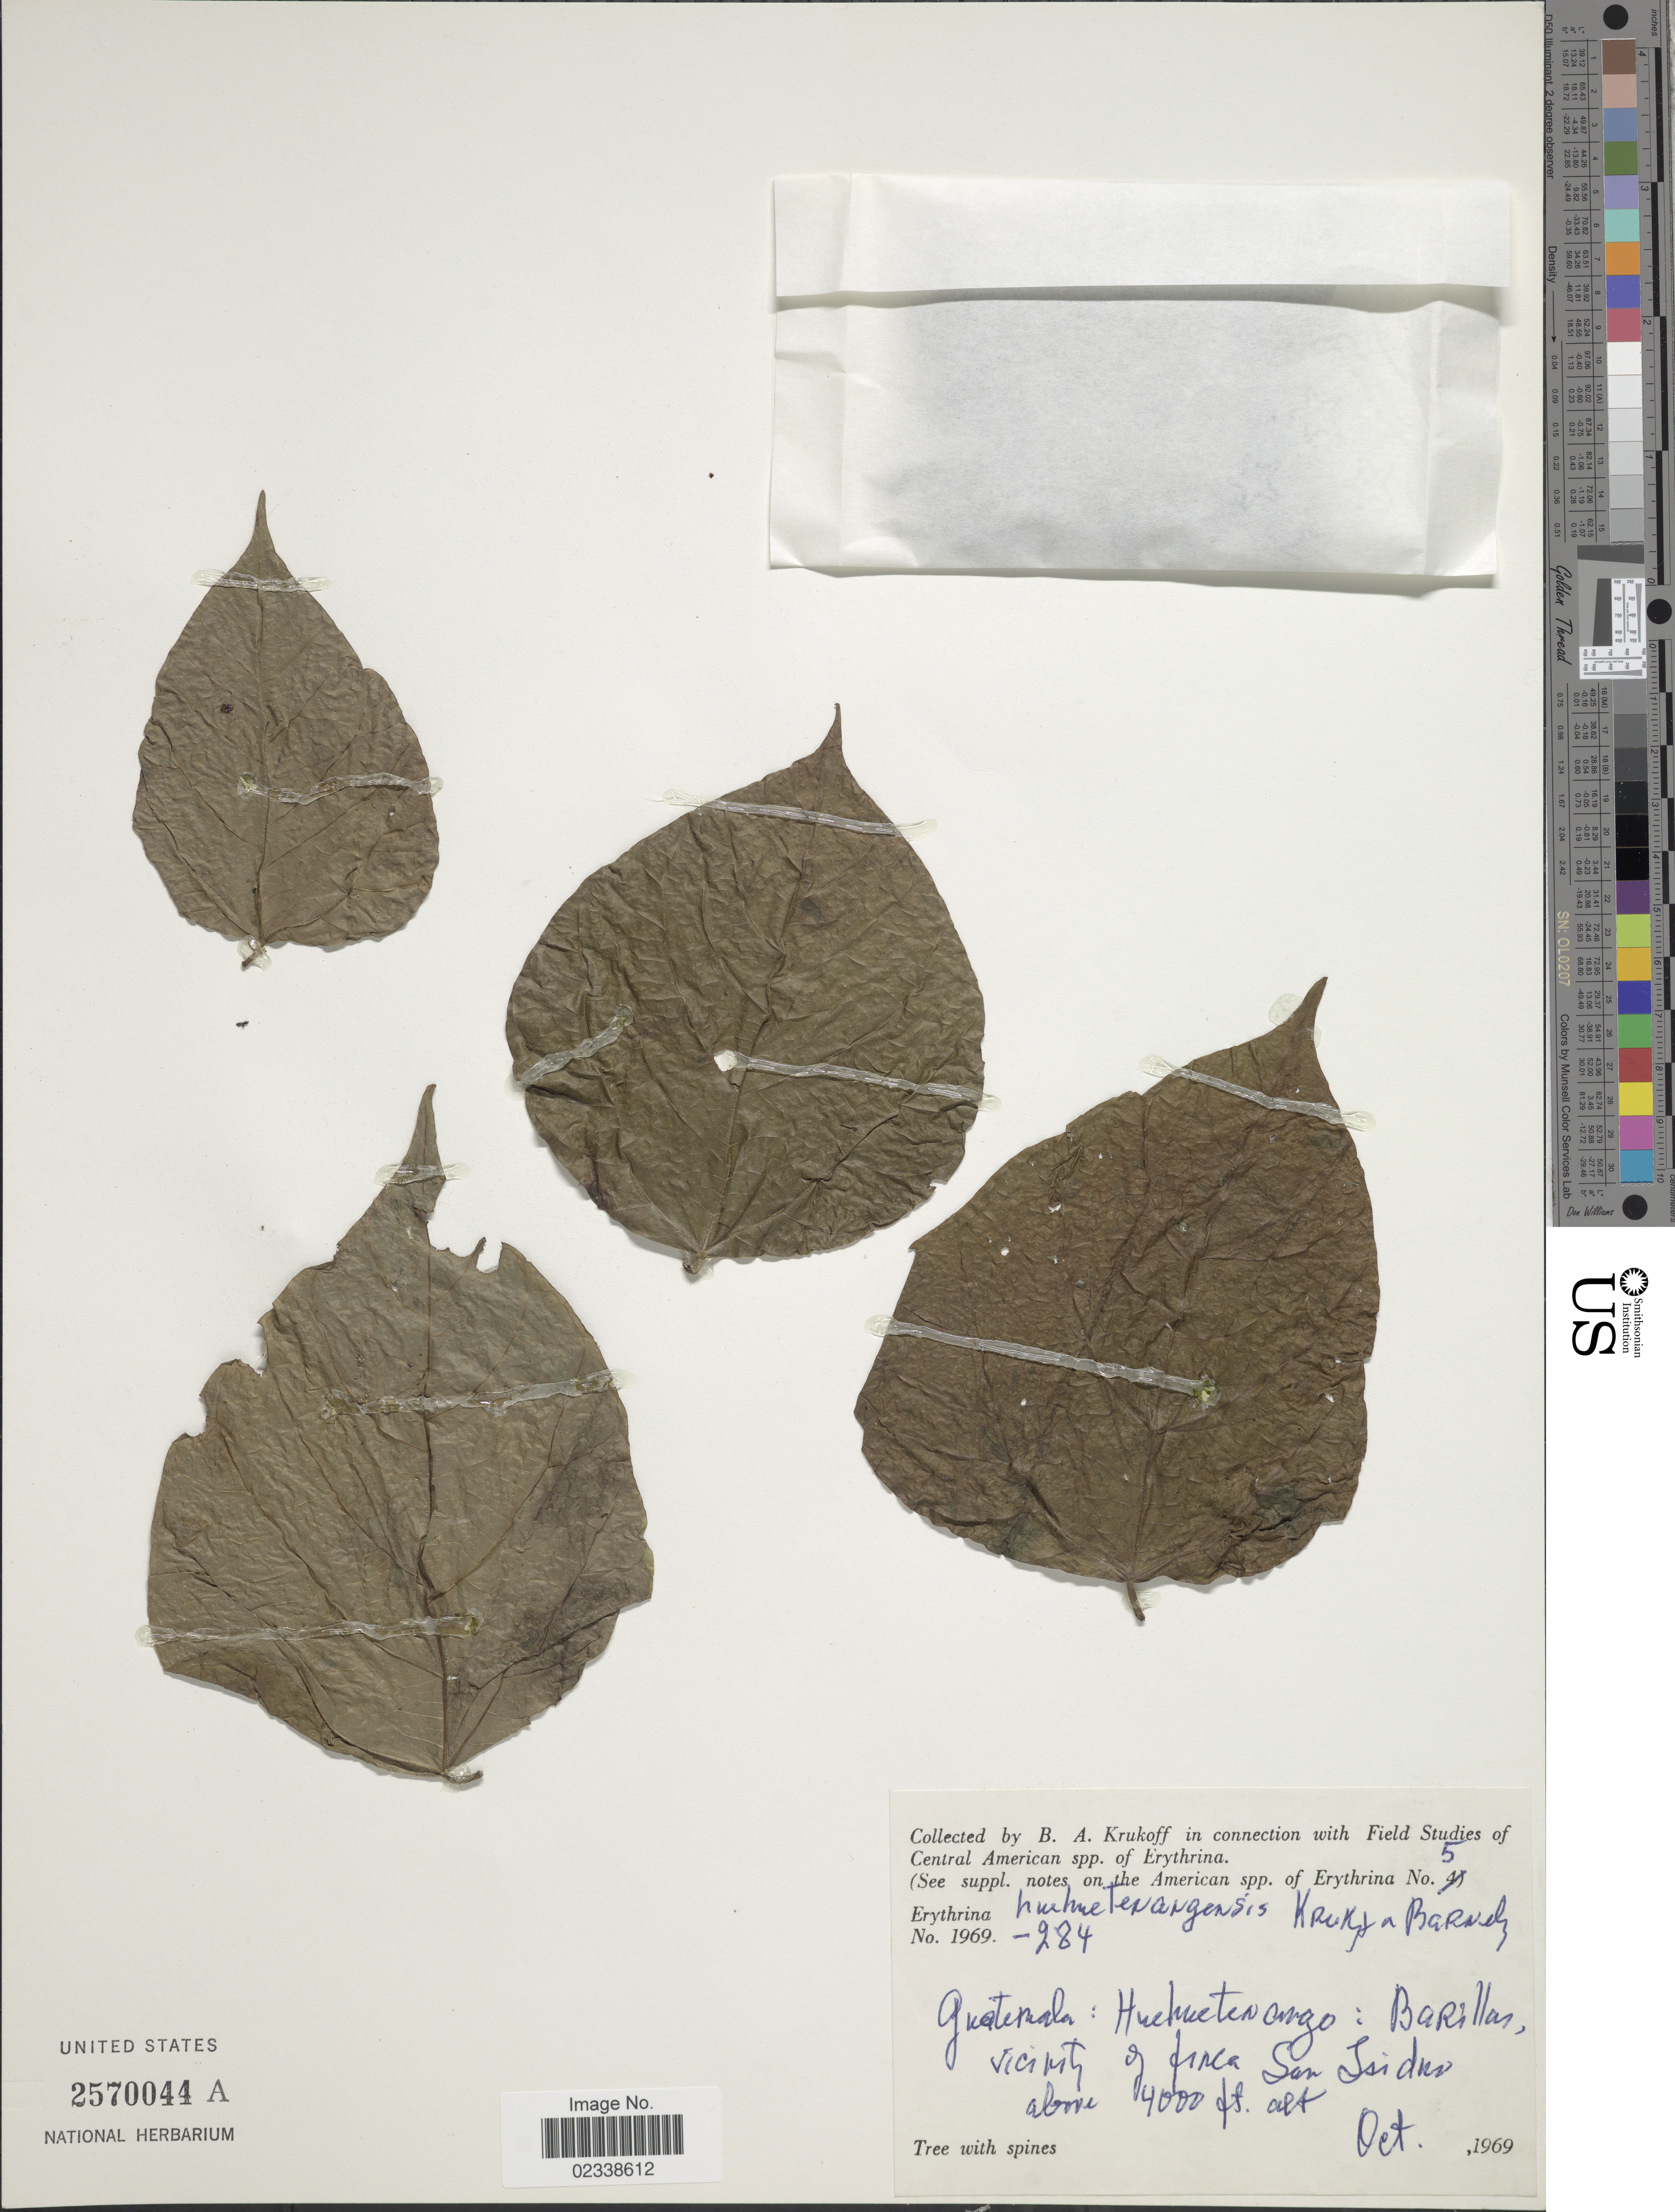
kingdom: Plantae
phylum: Tracheophyta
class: Magnoliopsida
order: Fabales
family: Fabaceae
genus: Erythrina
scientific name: Erythrina huehuetenangensis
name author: Krukoff & Barneby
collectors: B. A. Krukoff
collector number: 1969-284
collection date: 1969-10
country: Guatemala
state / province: Huehuetenango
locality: Barillas, vicinity of finca San Isidro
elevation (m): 1219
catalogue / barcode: US 2570044A